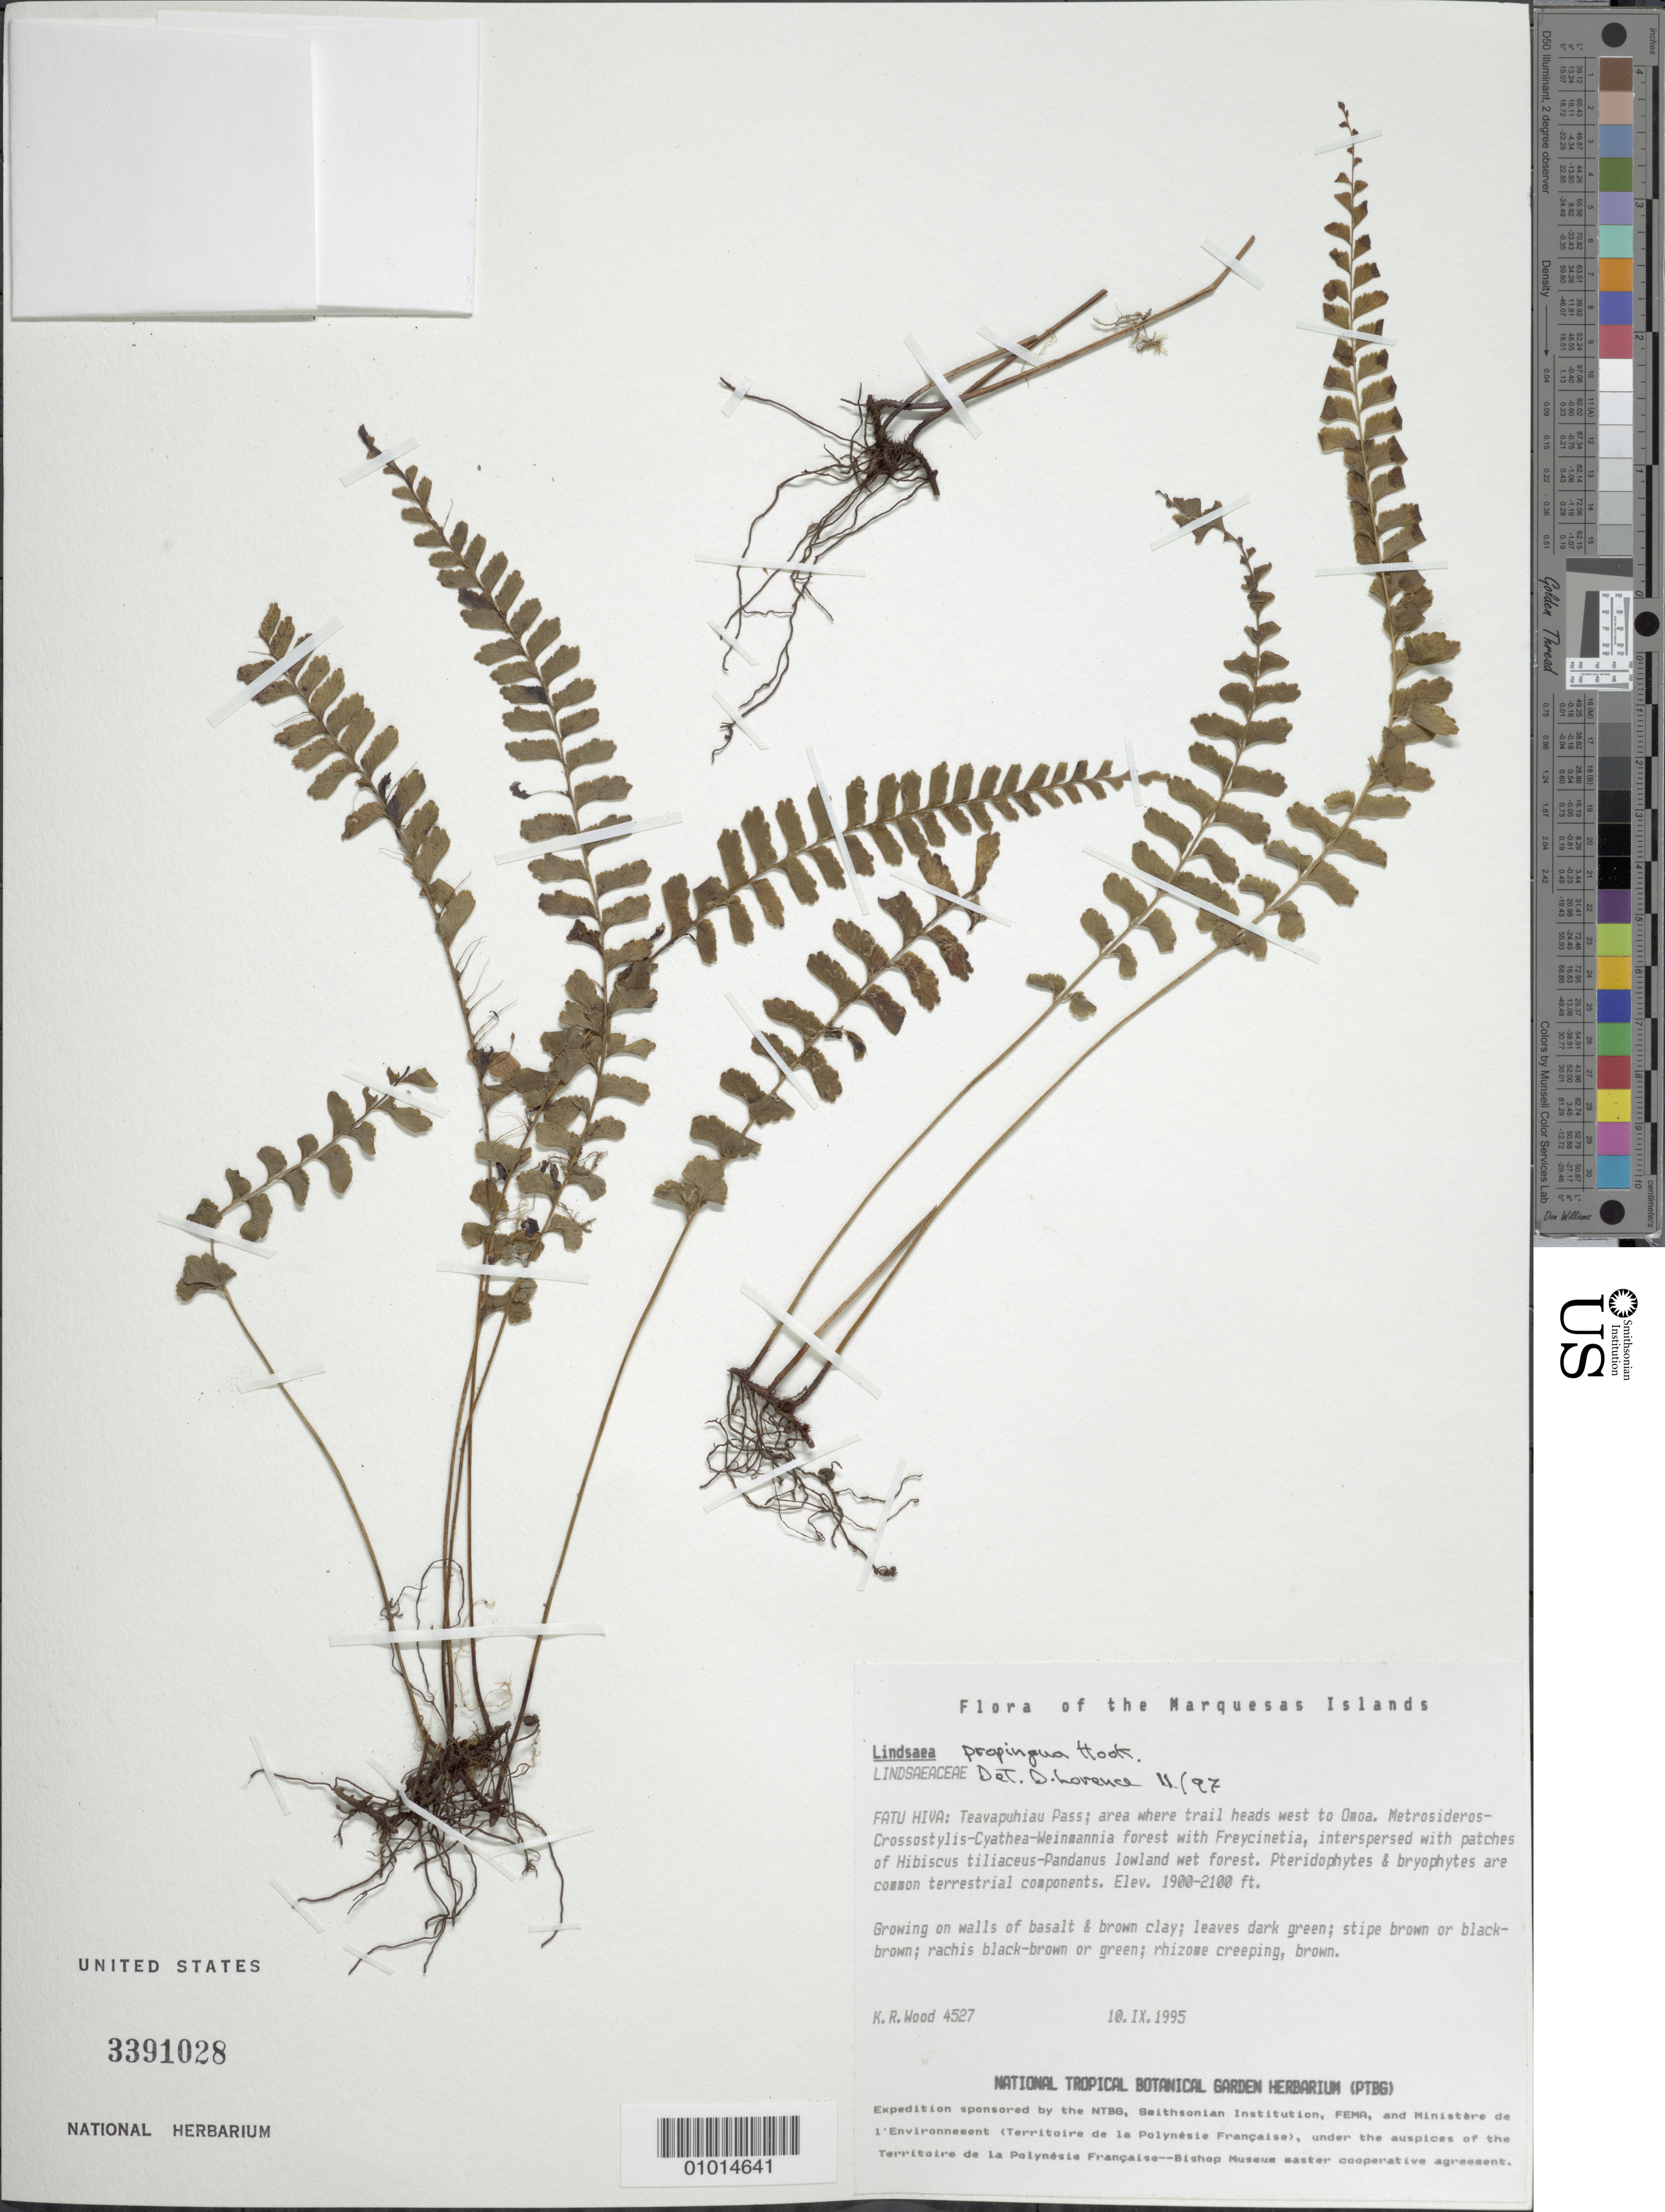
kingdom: Plantae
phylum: Tracheophyta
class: Polypodiopsida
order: Polypodiales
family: Lindsaeaceae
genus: Lindsaea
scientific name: Lindsaea propinqua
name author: Hook.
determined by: Lorence, David H., (PTBG), National Tropical Botanical Garden (UNITED STATES)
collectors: K. R. Wood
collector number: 4527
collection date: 1995-09-10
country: French Polynesia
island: Fatu Hiva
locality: Teavapuhiau Pass, area where trail heads W to 'Omo'a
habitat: Metrosideros-Crossostylis-Cyathea-Weinmannia w/ Freycinetia, interspersed w/ Hibiscus tiliaceus-Pandanus lowland wet forest; Pteridophytes & bryophytes are common terrestrial components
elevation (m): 579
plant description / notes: Det. "Lindsaea aff. pulchra (Brack.) Carr. ex Seem." by Takehisa Nakamura 3 July 2007. DL believes it is a depauperate form of L. propinqua, as L. pulchra is not know from French Polynesia.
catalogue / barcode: US 3391028